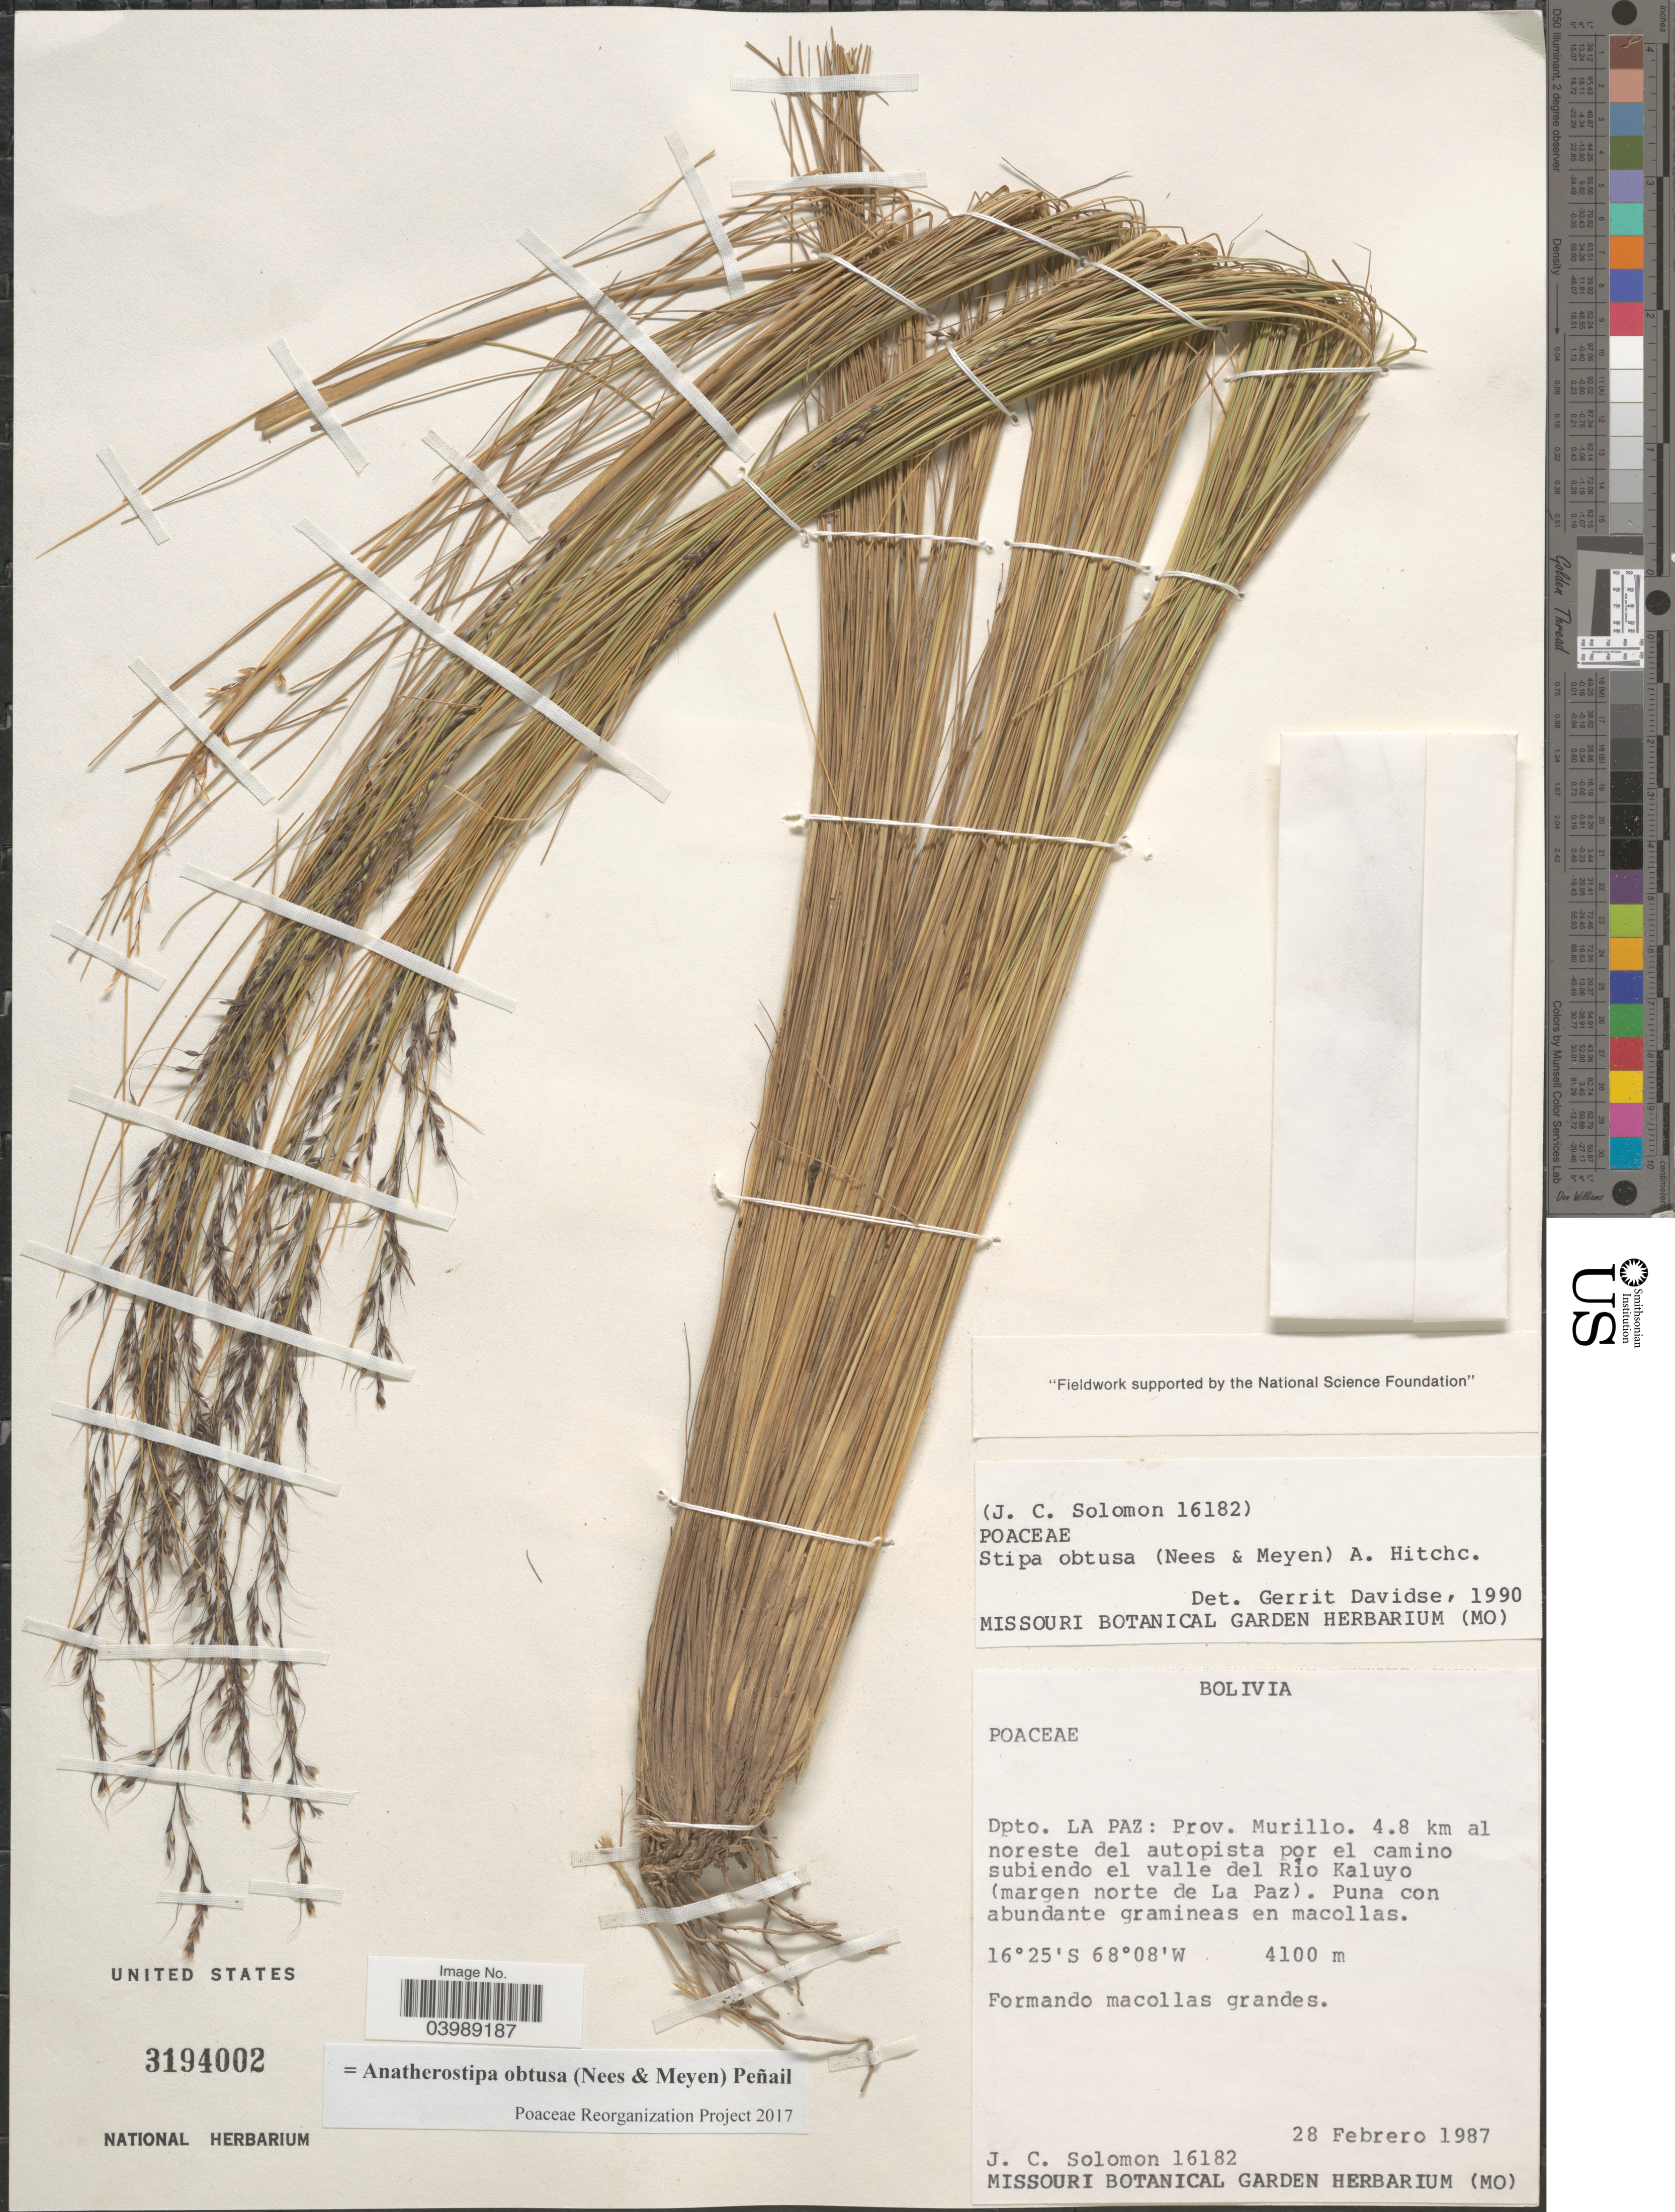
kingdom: Plantae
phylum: Tracheophyta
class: Liliopsida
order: Poales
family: Poaceae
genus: Anatherostipa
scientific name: Anatherostipa obtusa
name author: (Nees & Meyen) Peñailillo B.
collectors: J. C. Solomon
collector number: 16182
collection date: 1987-02-28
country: Bolivia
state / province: La Paz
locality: Dpto. La Paz: Prov. Murillo. 4.8 km al noreste del autopista por el camino subiendo el valle del Rio Kaluyo (margen norte de La Paz).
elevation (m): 4100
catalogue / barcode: US 3194002